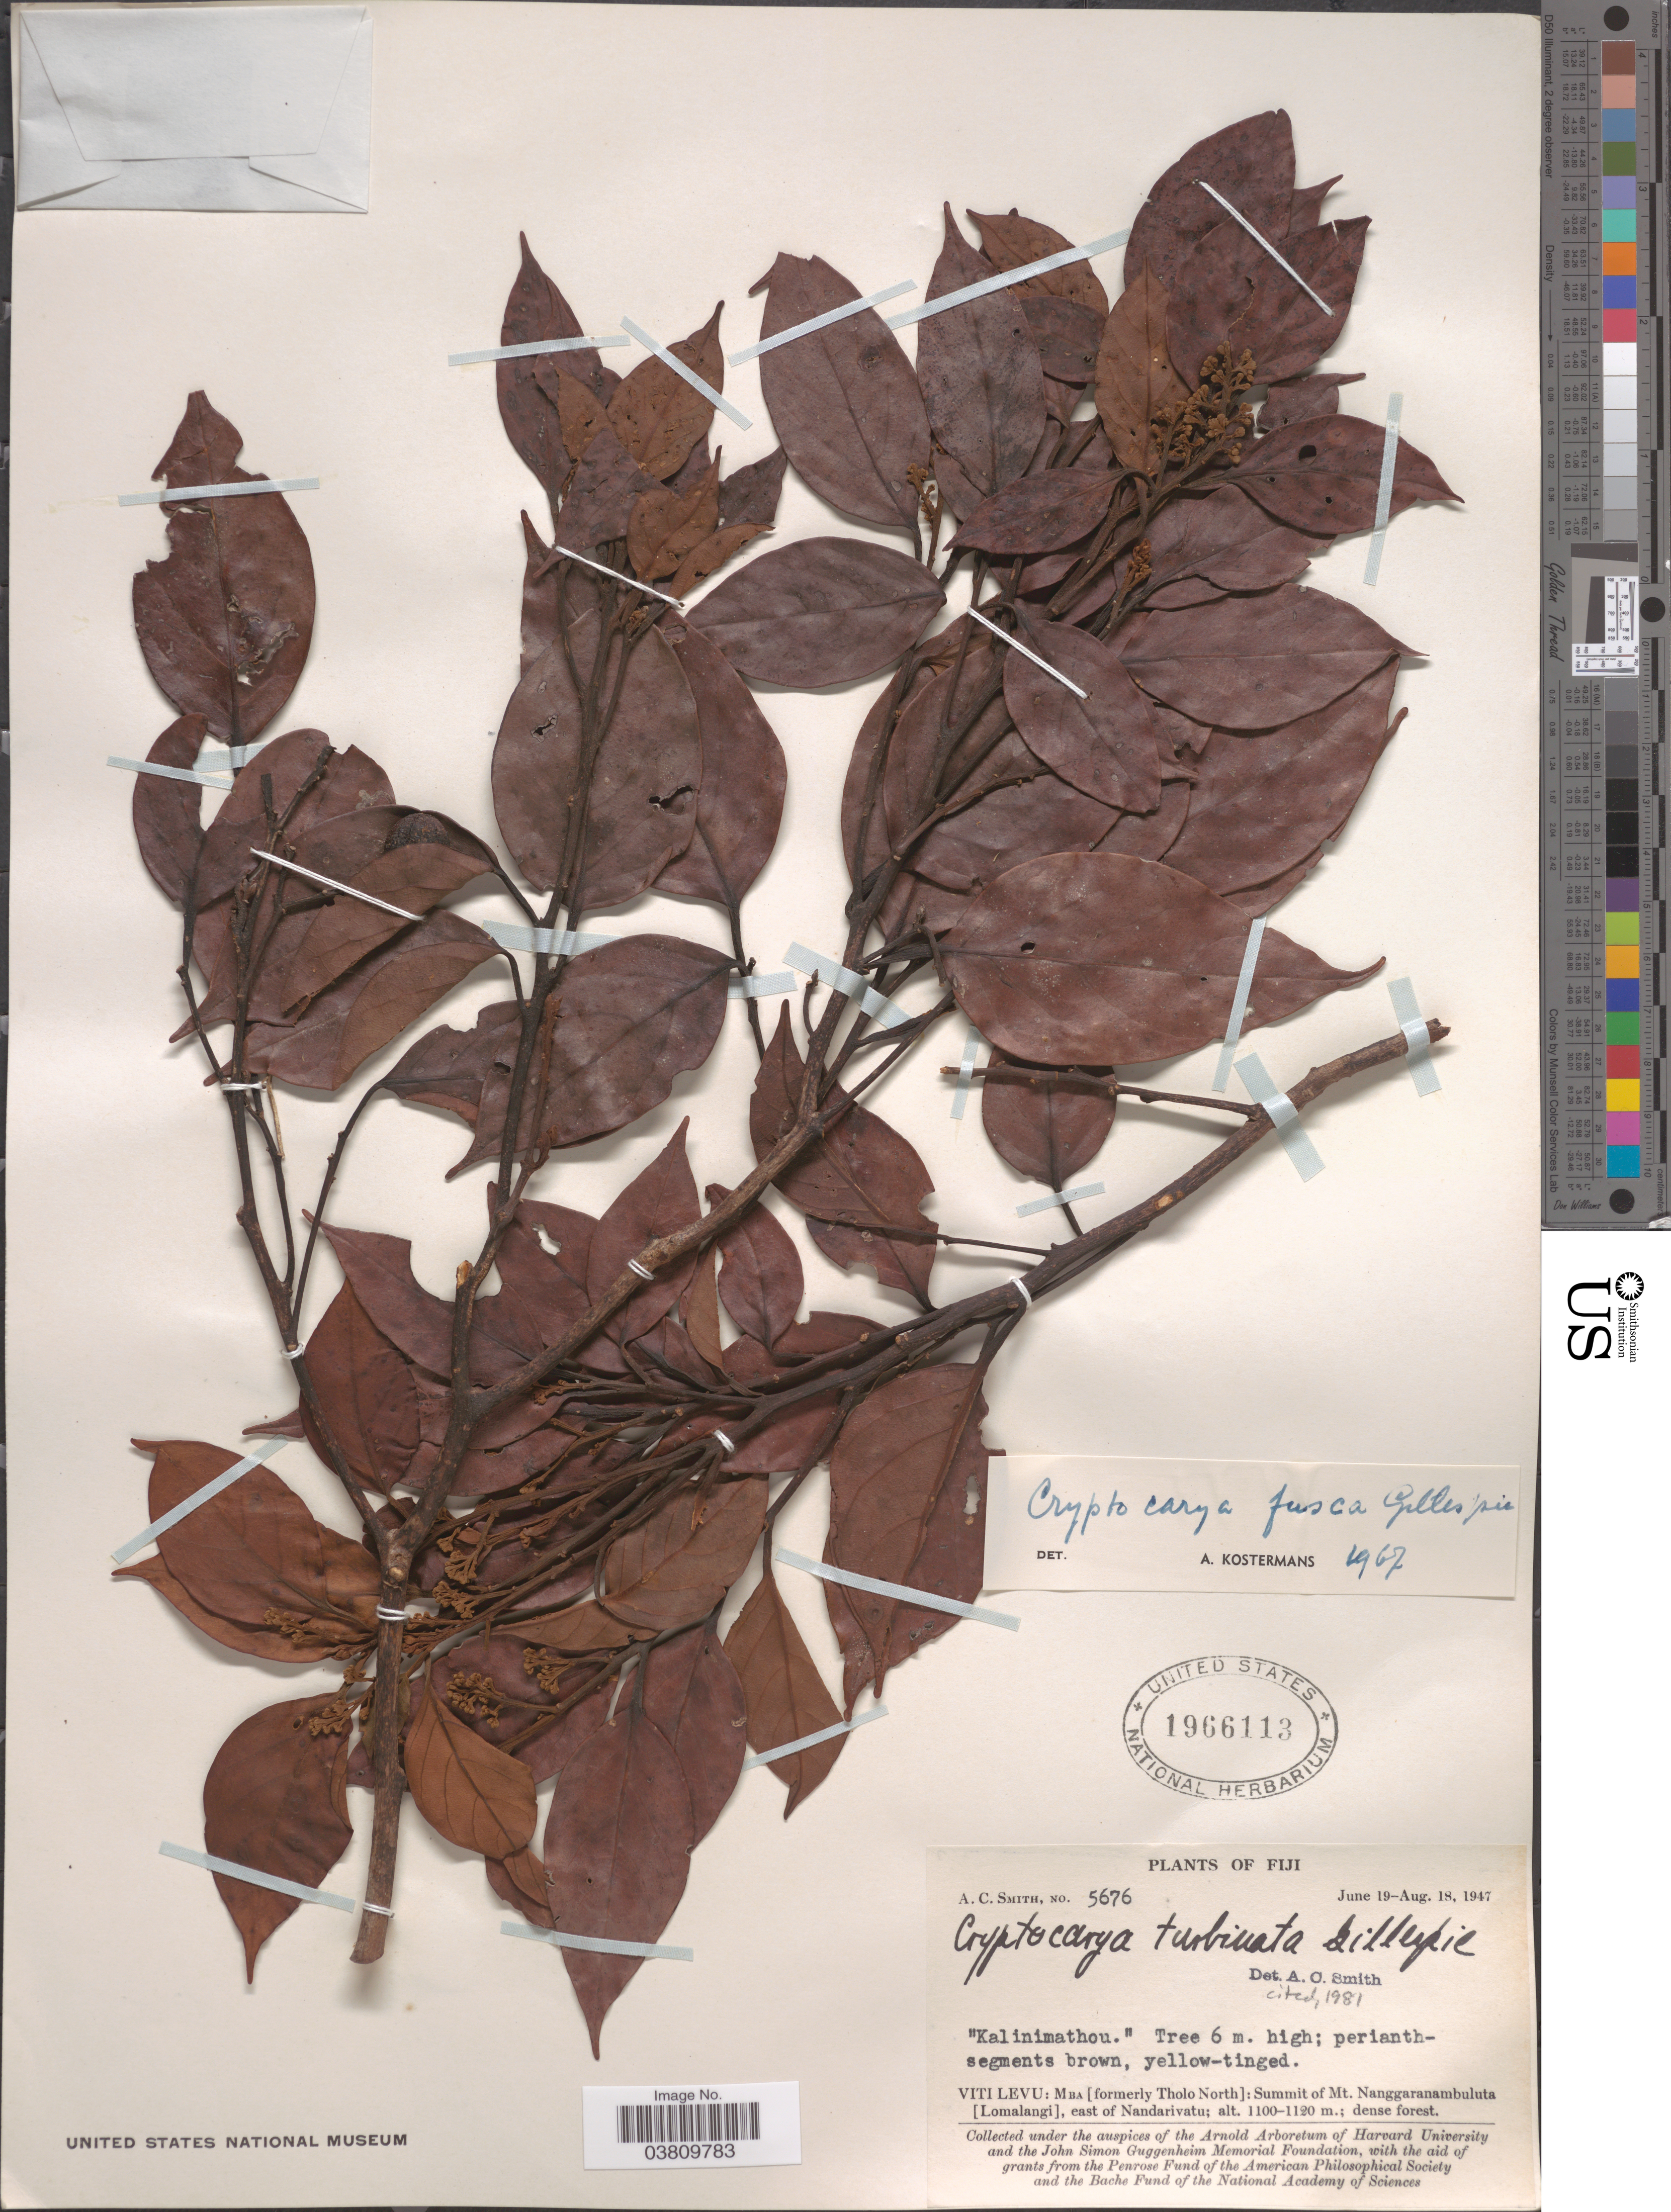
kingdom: Plantae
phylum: Tracheophyta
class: Magnoliopsida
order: Laurales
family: Lauraceae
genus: Cryptocarya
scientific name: Cryptocarya fusca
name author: Gillespie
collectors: A. C. Smith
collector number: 5676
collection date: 1947-06-19/1947-08-18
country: Fiji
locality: Viti Levu: Mba [formerly Tholo North]: Summit of Mt. Nanggaranambuluta [Lomalangi], east of Nandarivatu.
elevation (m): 1100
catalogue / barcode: US 1966113